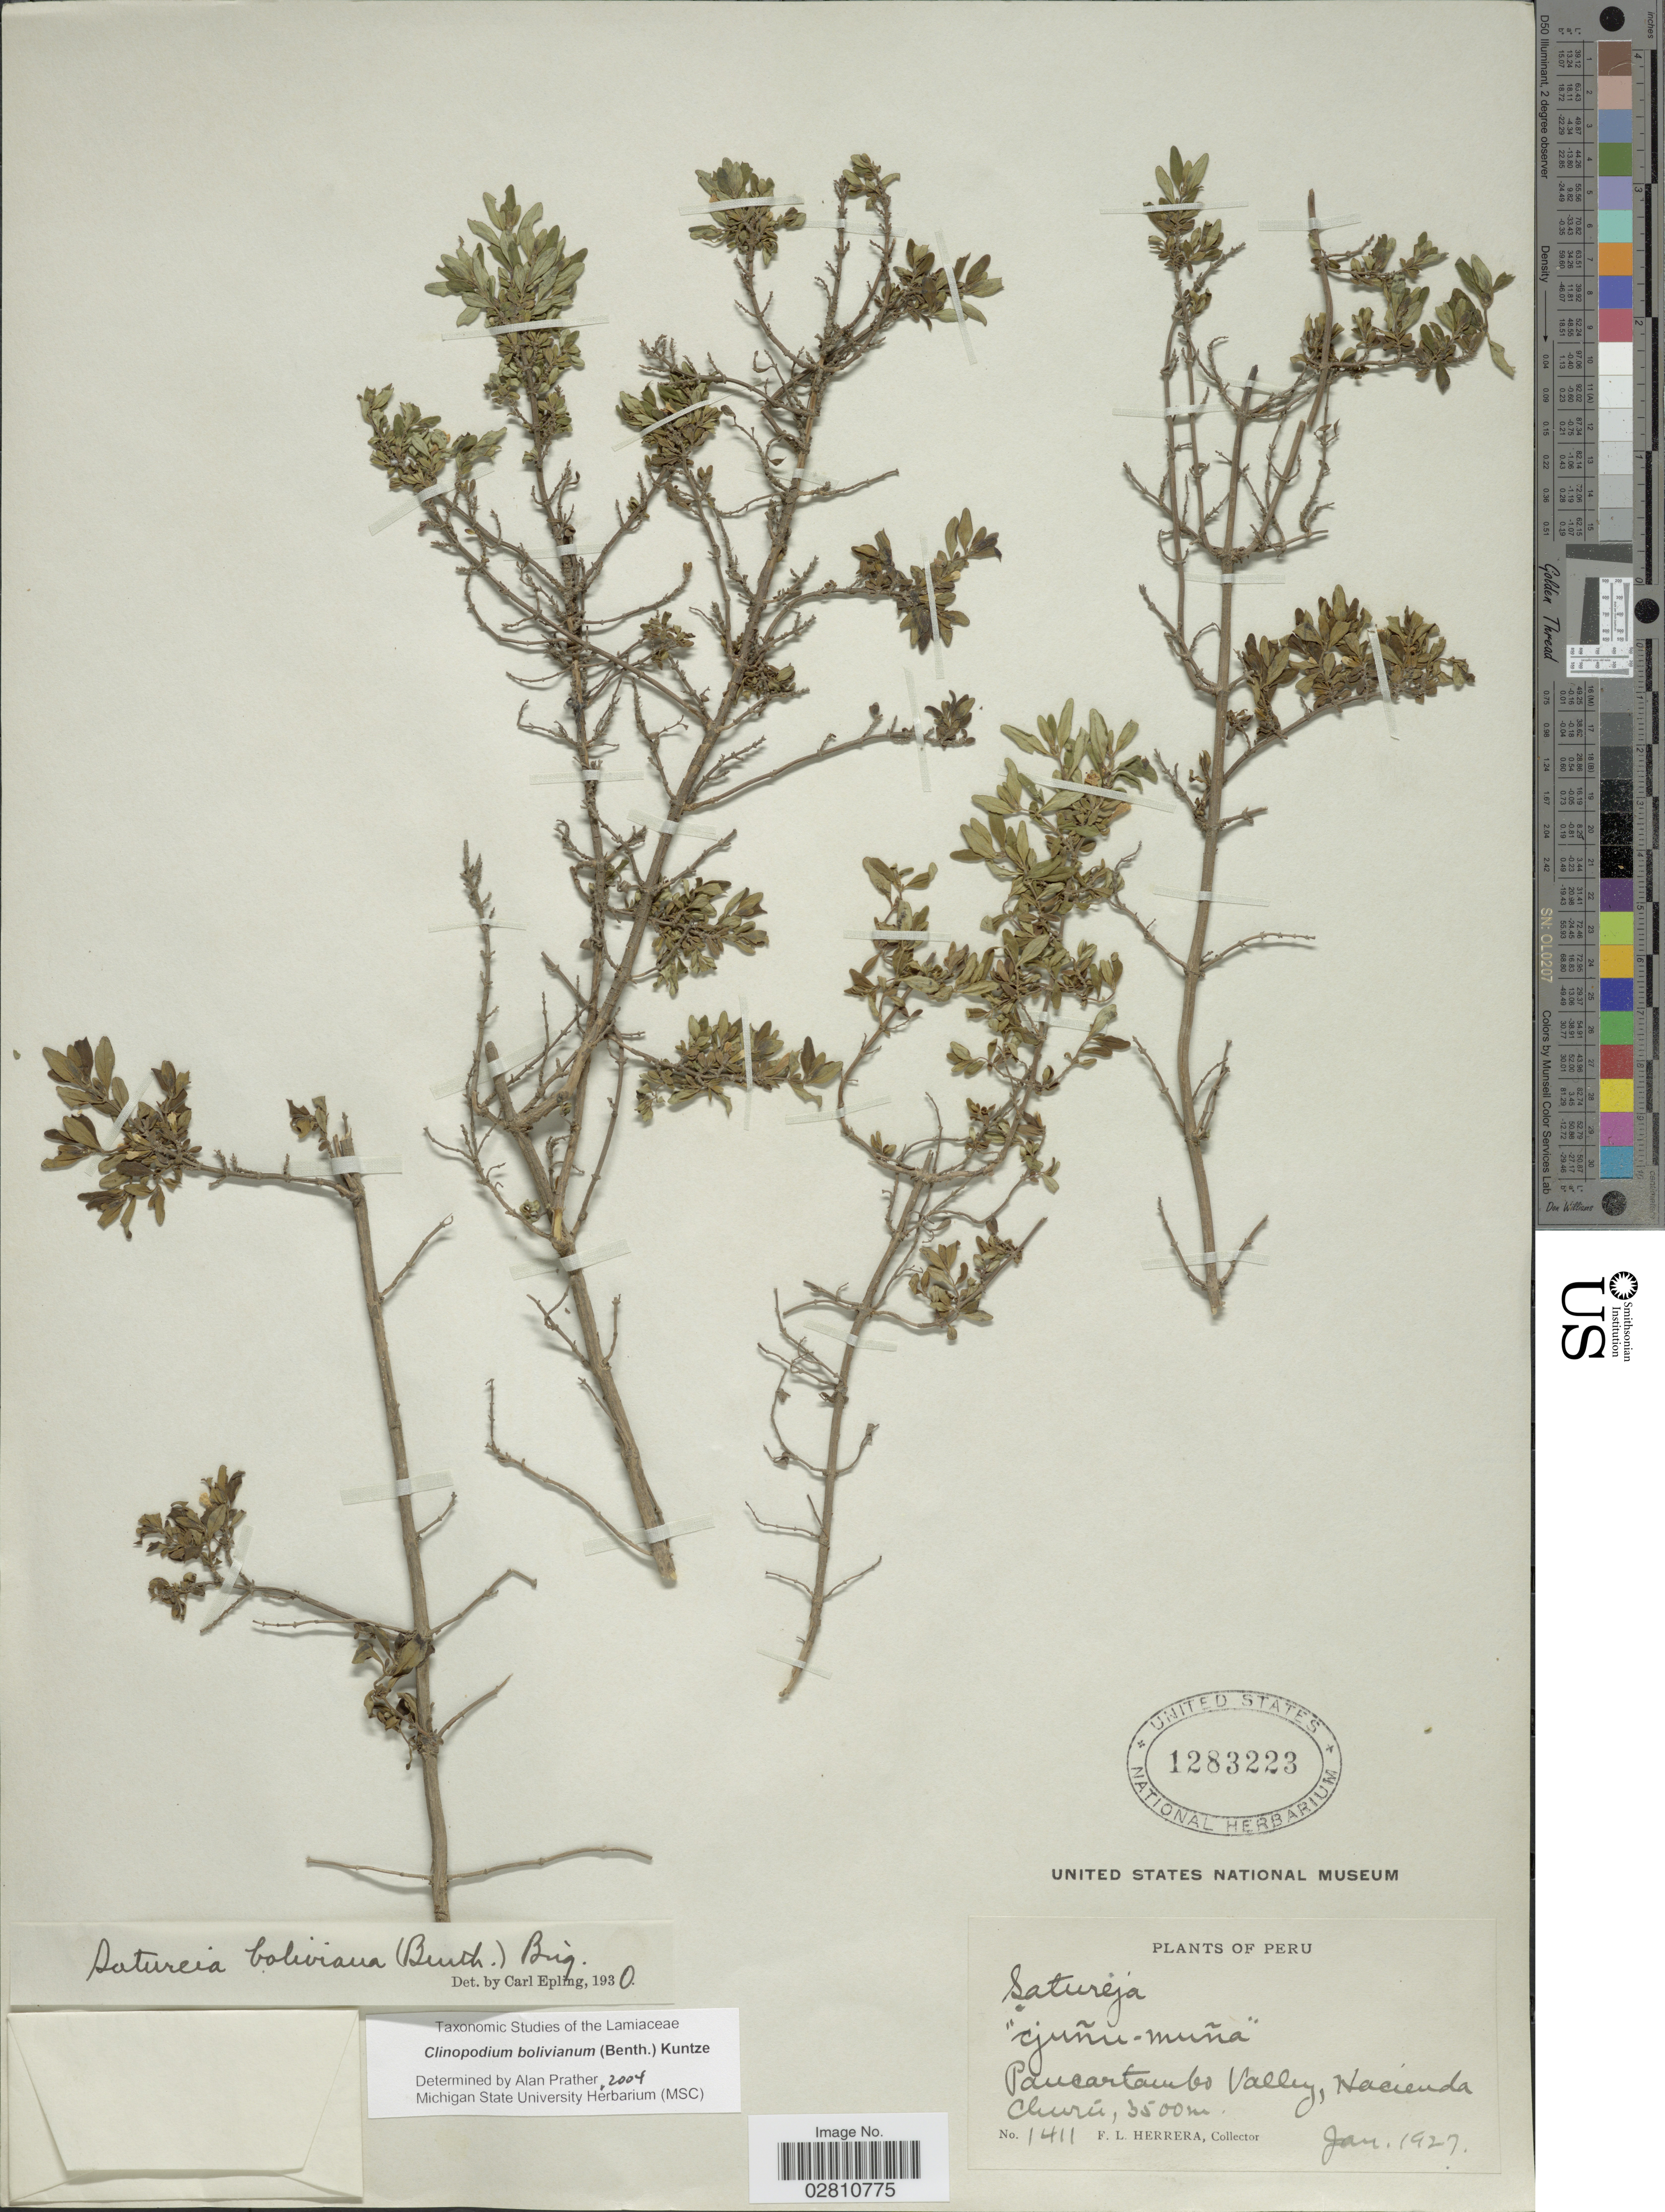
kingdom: Plantae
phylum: Tracheophyta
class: Magnoliopsida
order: Lamiales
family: Lamiaceae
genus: Clinopodium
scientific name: Clinopodium bolivianum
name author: (Benth.) Kuntze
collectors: F. L. Herrera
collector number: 1411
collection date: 1927-01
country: Peru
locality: Paucartambo Valley, Hacienda Churú.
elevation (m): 3500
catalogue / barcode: US 1283223